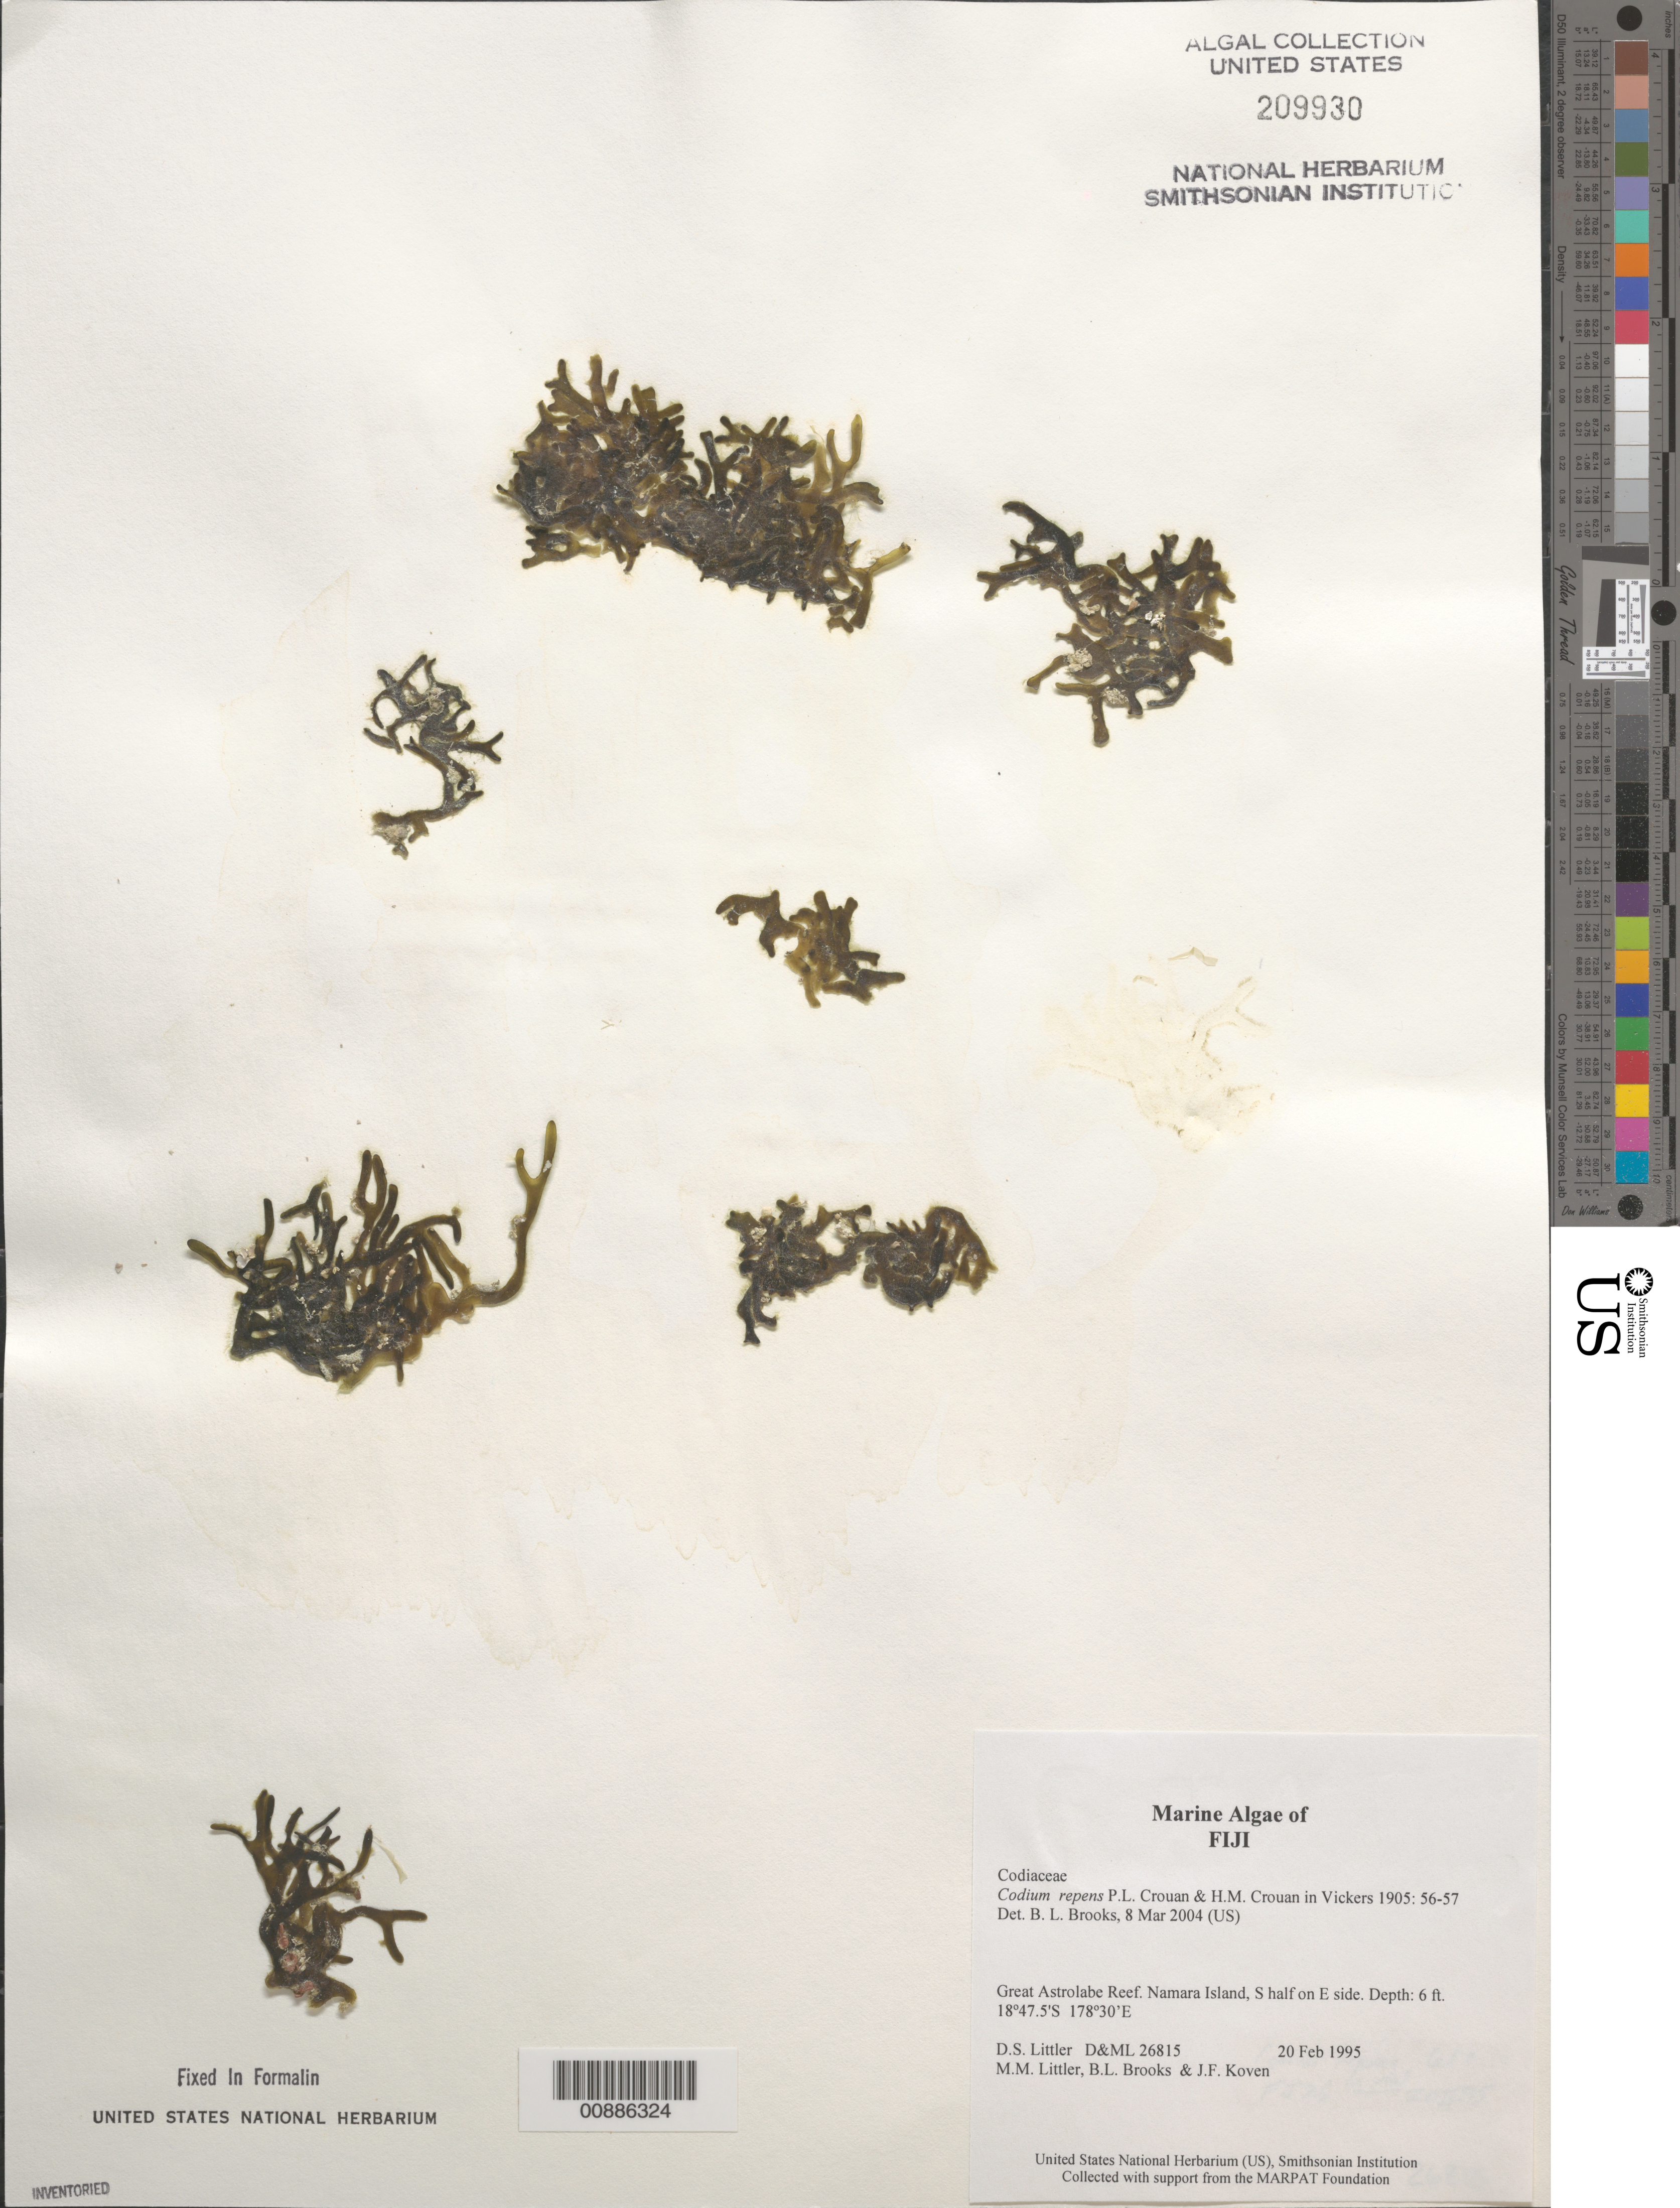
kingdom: Plantae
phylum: Chlorophyta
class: Ulvophyceae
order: Bryopsidales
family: Codiaceae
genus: Codium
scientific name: Codium repens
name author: P. Crouan & H. Crouan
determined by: Brooks, B. L., (BOT), Smithsonian Institution - National Museum of Natural History (UNITED STATES)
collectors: D. S. Littler, M. M. Littler, B. Brooks & J. Koven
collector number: D&ML 26815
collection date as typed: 20 Feb 1995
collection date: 1995-02-20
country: Fiji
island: Namara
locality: Great Astrolabe Reef, south half of east side of island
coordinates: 18 47.5'S, 178 30'E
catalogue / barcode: US 209930